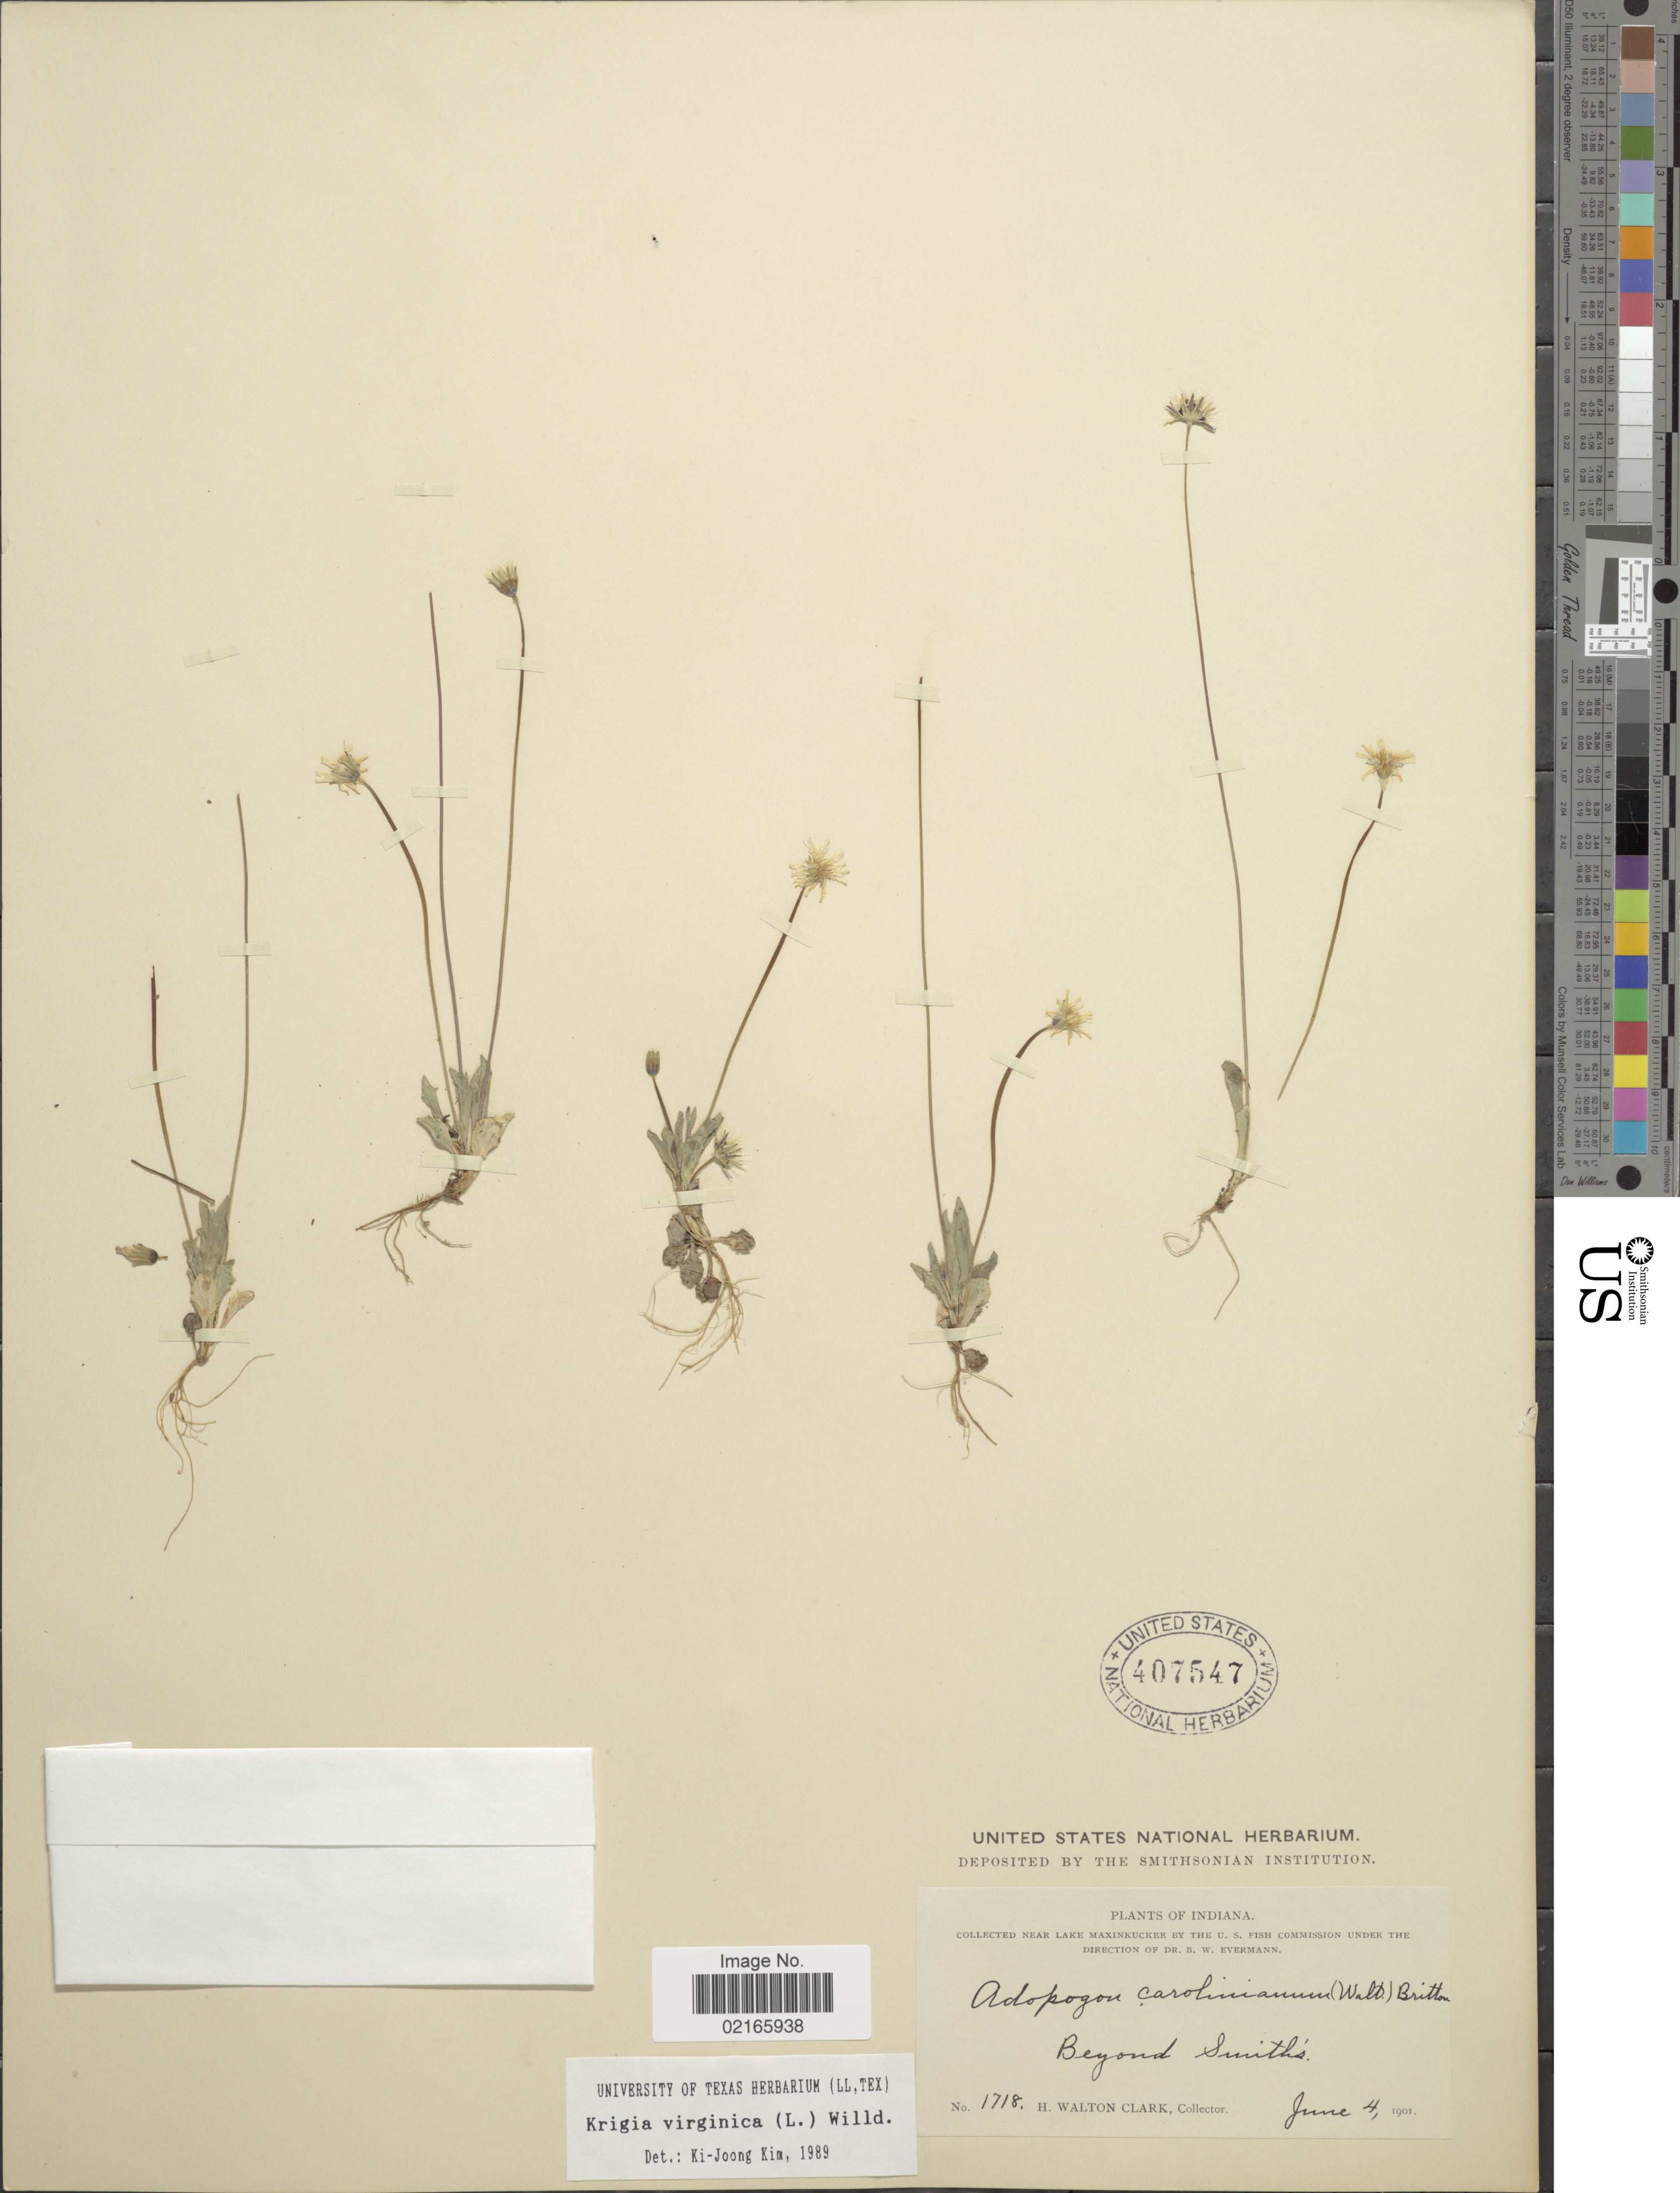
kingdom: Plantae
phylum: Tracheophyta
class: Magnoliopsida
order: Asterales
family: Asteraceae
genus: Krigia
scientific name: Krigia virginica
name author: (L.) Willd.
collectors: H. W. Clark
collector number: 1718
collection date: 1901-06-04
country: United States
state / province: Indiana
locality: Near Lake Maxinkuckee by the U.S. Fish Commission, beyond Smith's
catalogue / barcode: US 407547